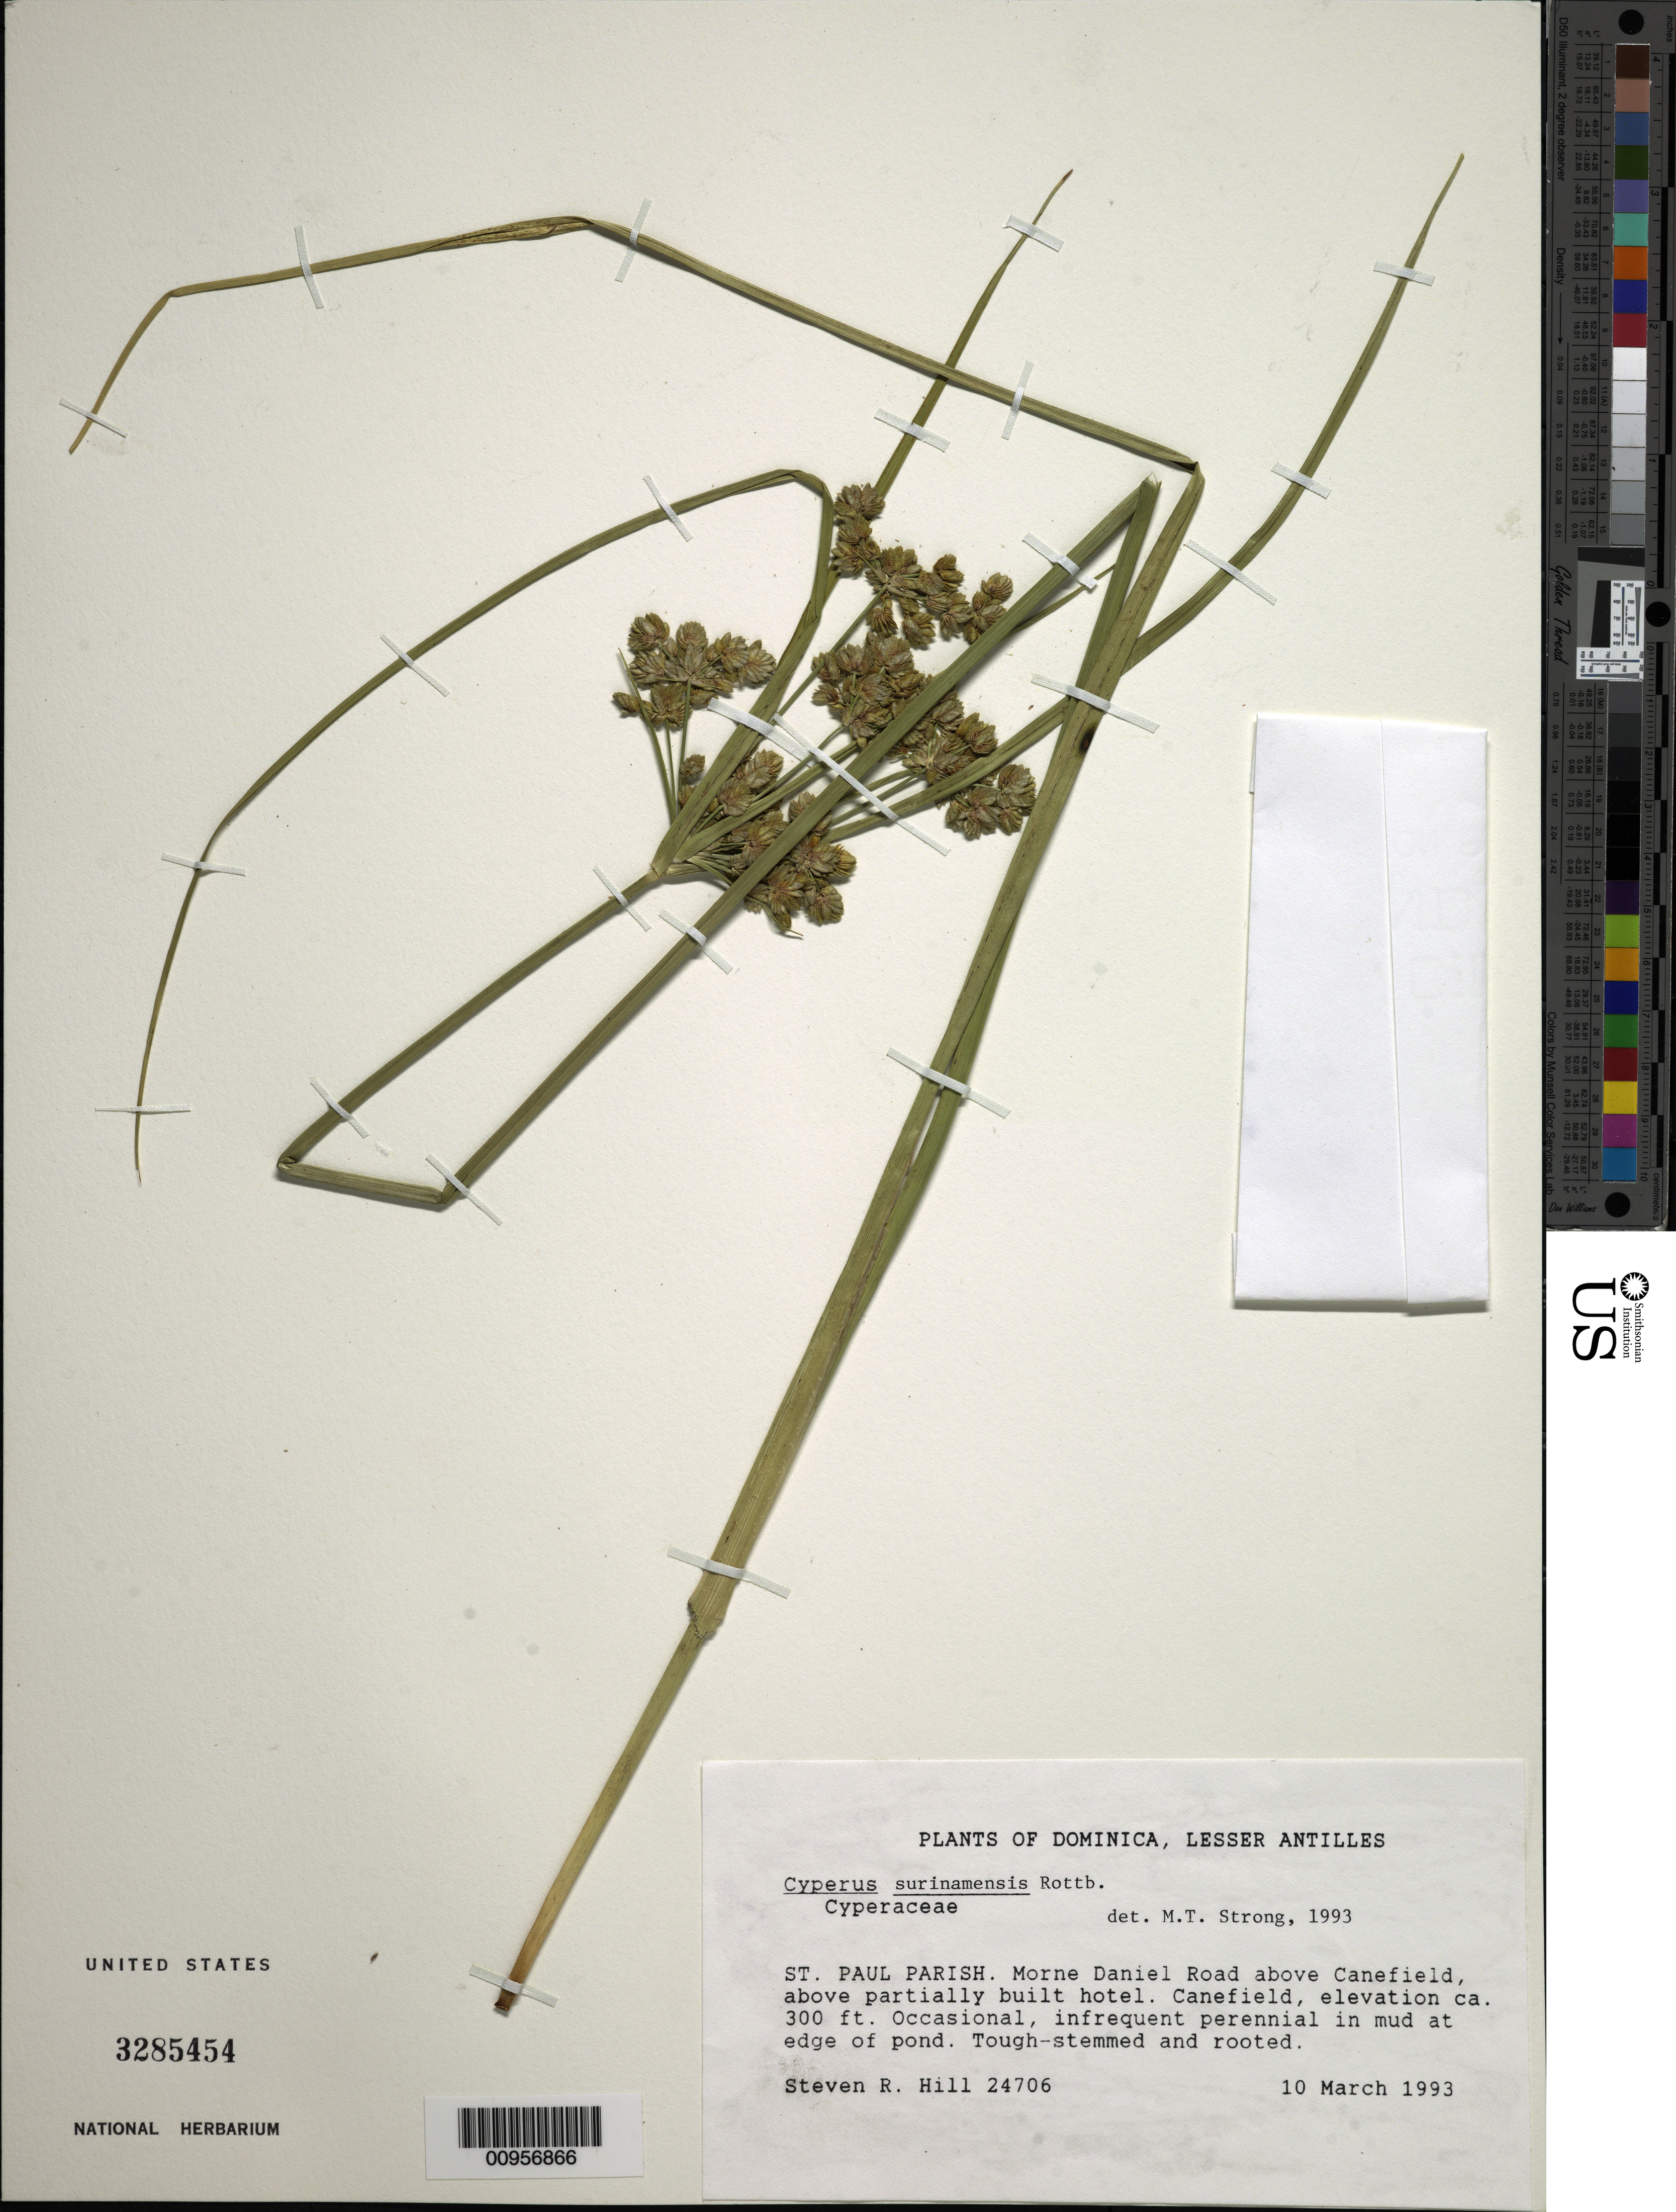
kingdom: Plantae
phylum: Tracheophyta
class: Liliopsida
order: Poales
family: Cyperaceae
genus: Cyperus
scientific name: Cyperus surinamensis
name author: Rottb.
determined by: Strong, M. T., (US), Smithsonian Institution - National Museum of Natural History (UNITED STATES)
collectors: S. R. Hill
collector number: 24706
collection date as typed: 10 Mar 1993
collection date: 1993-03-10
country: Dominica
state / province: St. Paul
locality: Morne Daniel Road above Canefield, above partially built hotel. Canefield, edge of pond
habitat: In mud at edge of pond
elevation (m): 91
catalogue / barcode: US 3285454